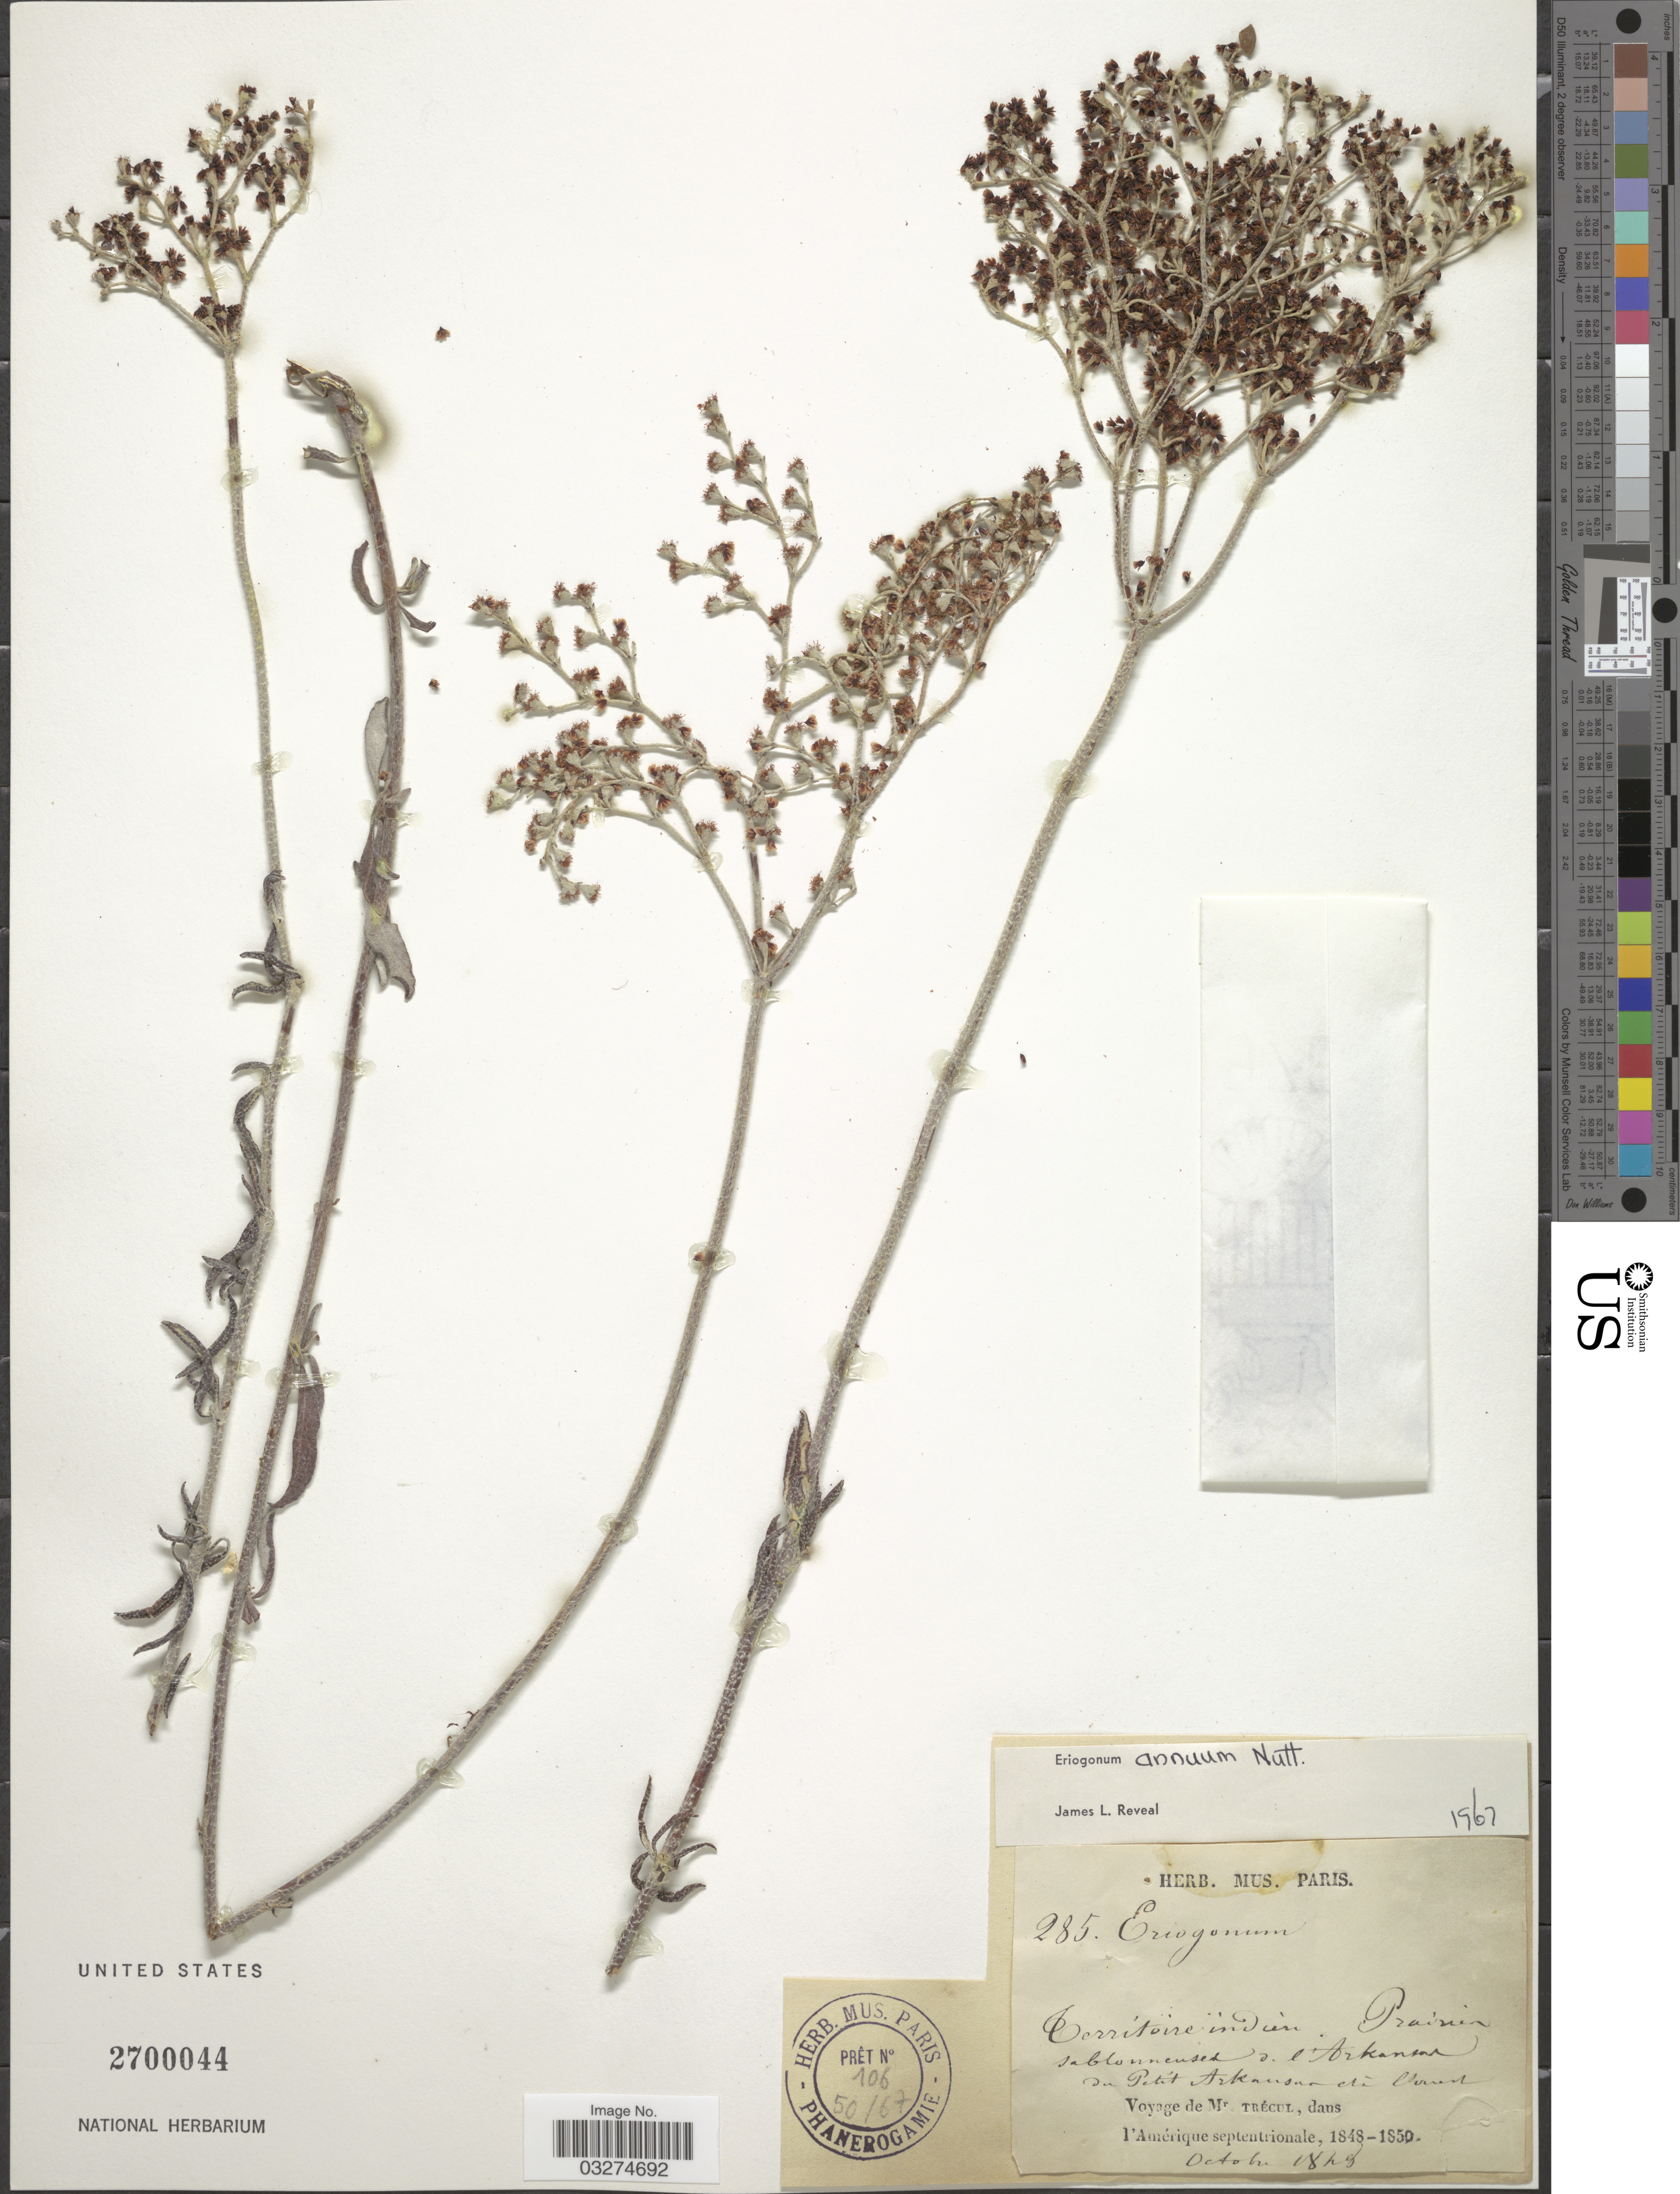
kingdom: Plantae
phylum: Tracheophyta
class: Magnoliopsida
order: Caryophyllales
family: Polygonaceae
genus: Eriogonum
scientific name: Eriogonum annuum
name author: Nutt.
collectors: A. Trécul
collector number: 285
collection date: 1828-10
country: United States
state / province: Oklahoma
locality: Territoire indien. Prairies sablonneuses d. l'Arkansas du Petít Arkansas di Orient. [interpreted] Amérique septentrionale.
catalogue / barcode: US 2700044